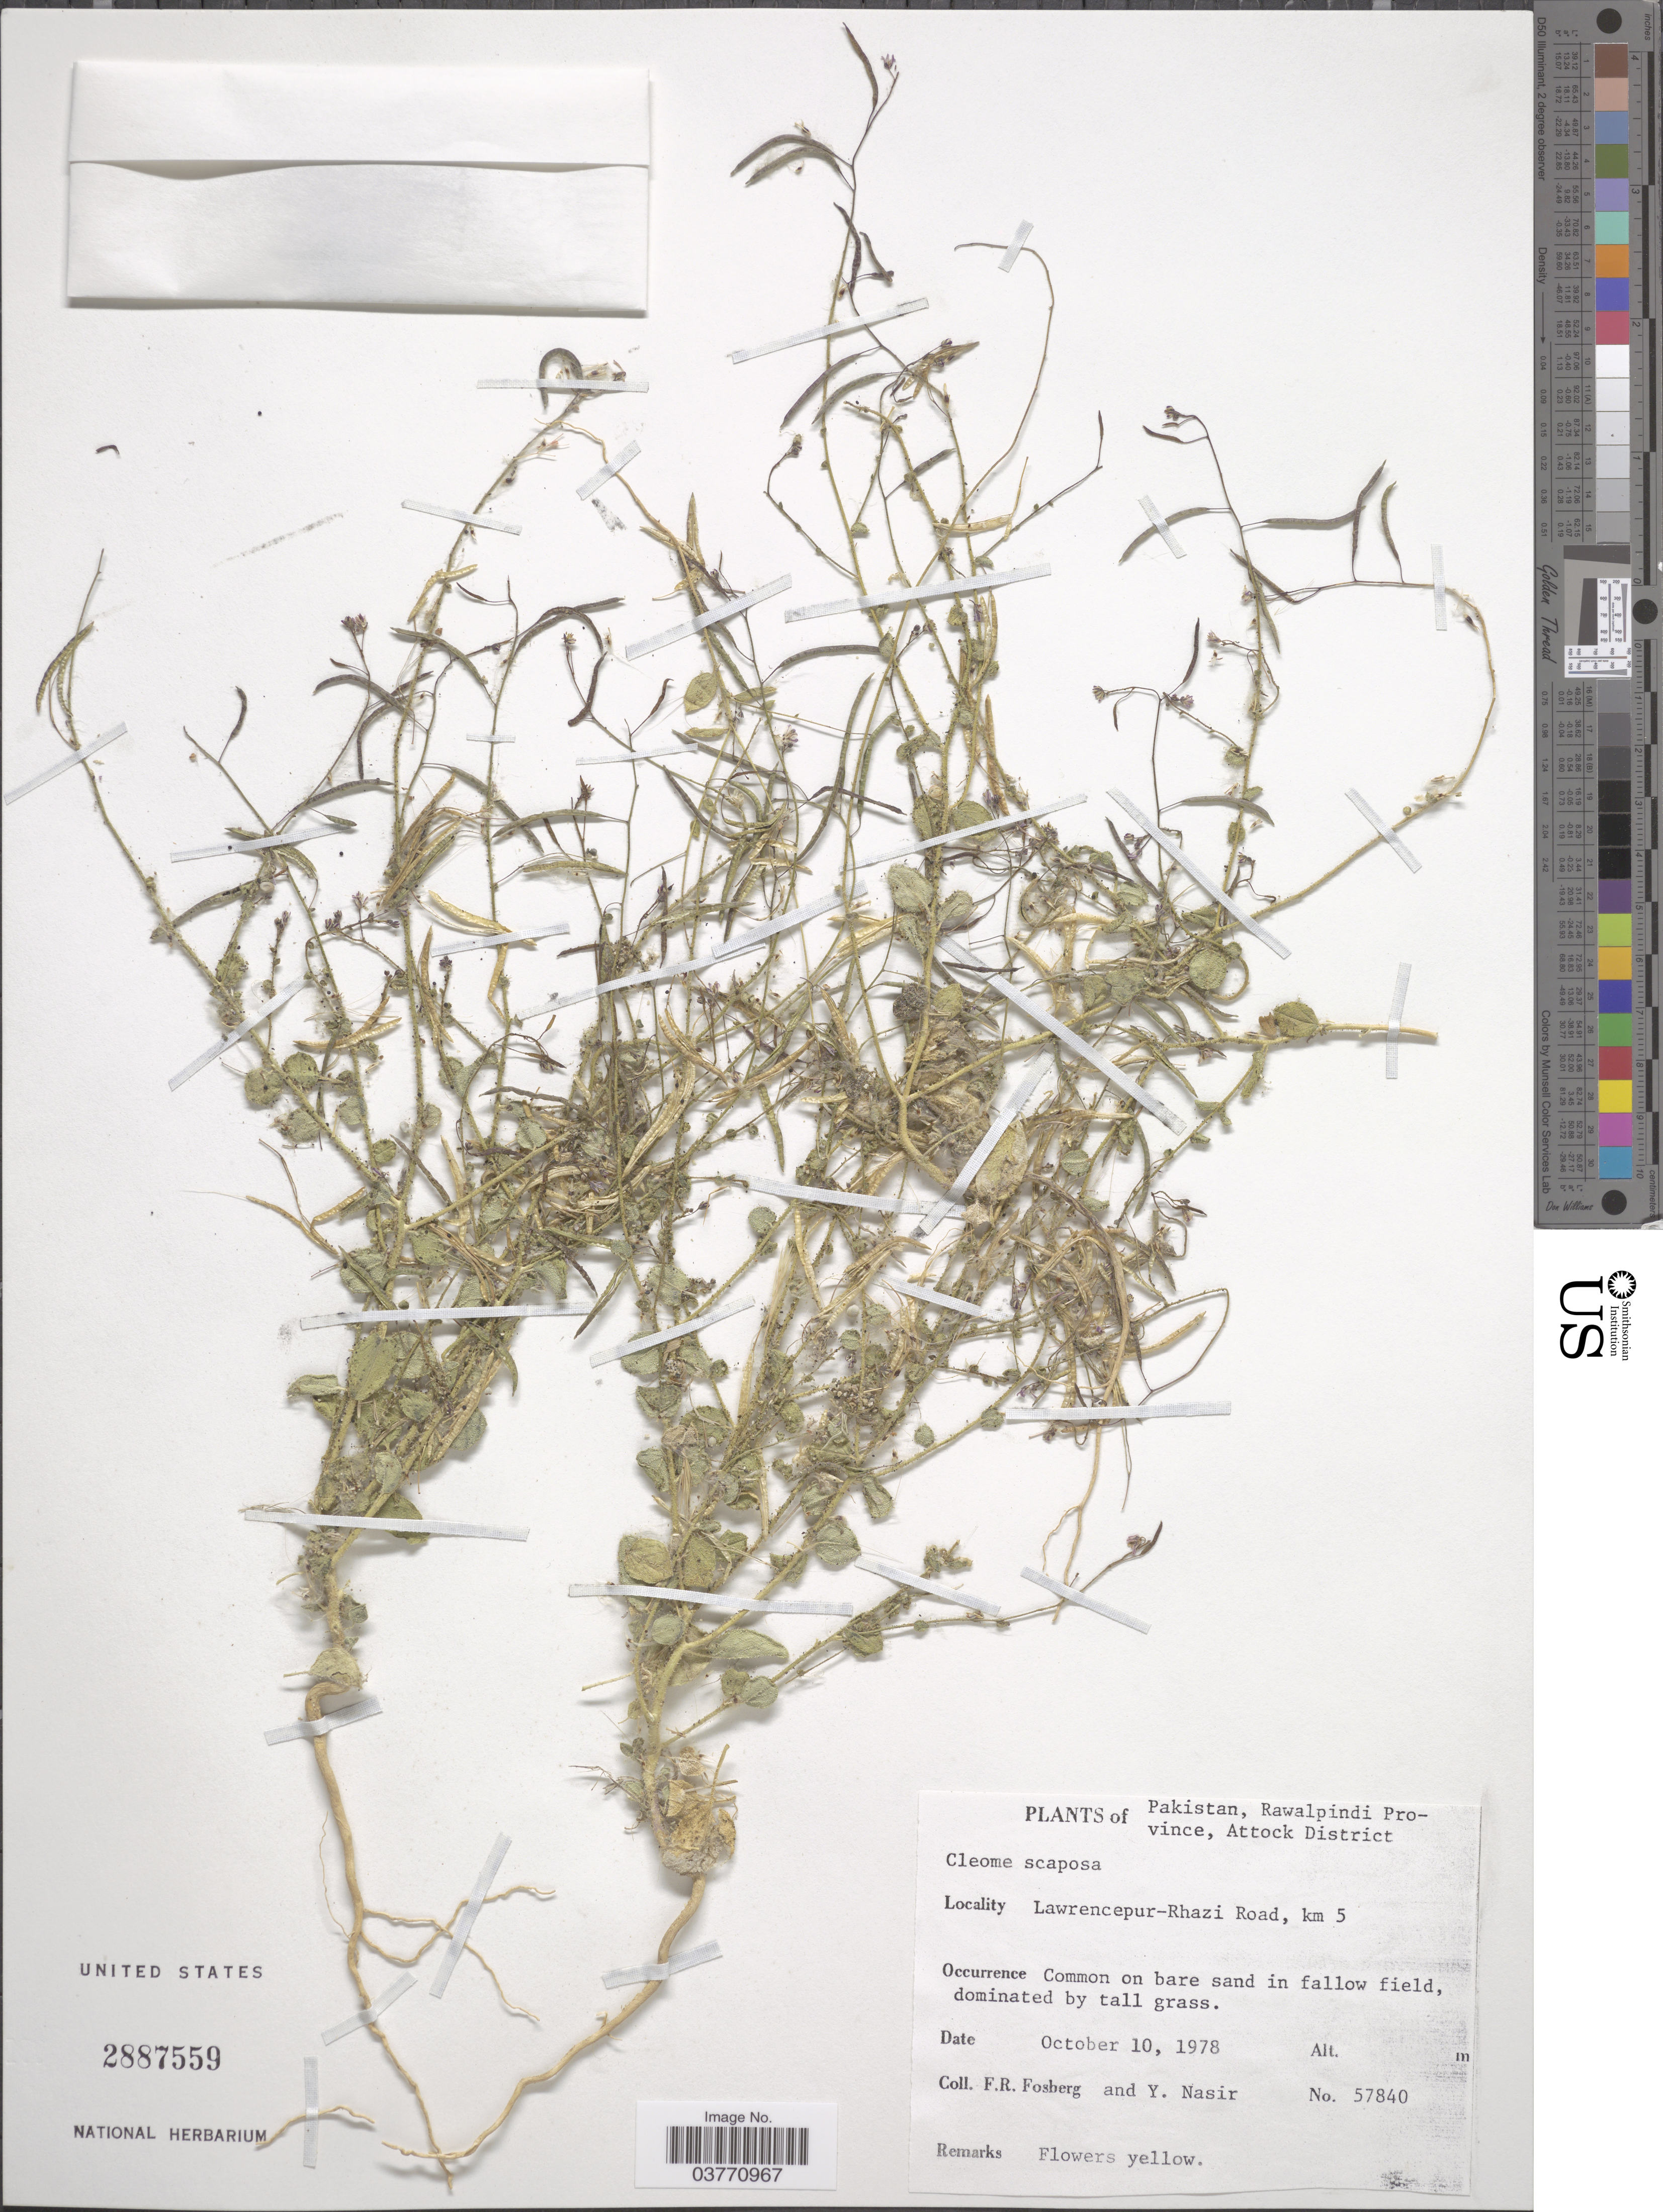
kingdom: Plantae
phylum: Tracheophyta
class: Magnoliopsida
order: Brassicales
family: Cleomaceae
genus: Gilgella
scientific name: Gilgella scaposa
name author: (DC.) Roalson & J.C. Hall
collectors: F. R. Fosberg & Y. Nasir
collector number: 57840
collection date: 1978-10-10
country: Pakistan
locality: Rawalpindi Province, Attock District. Lawrencepur-Rhazi Road, km 5.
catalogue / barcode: US 2887559